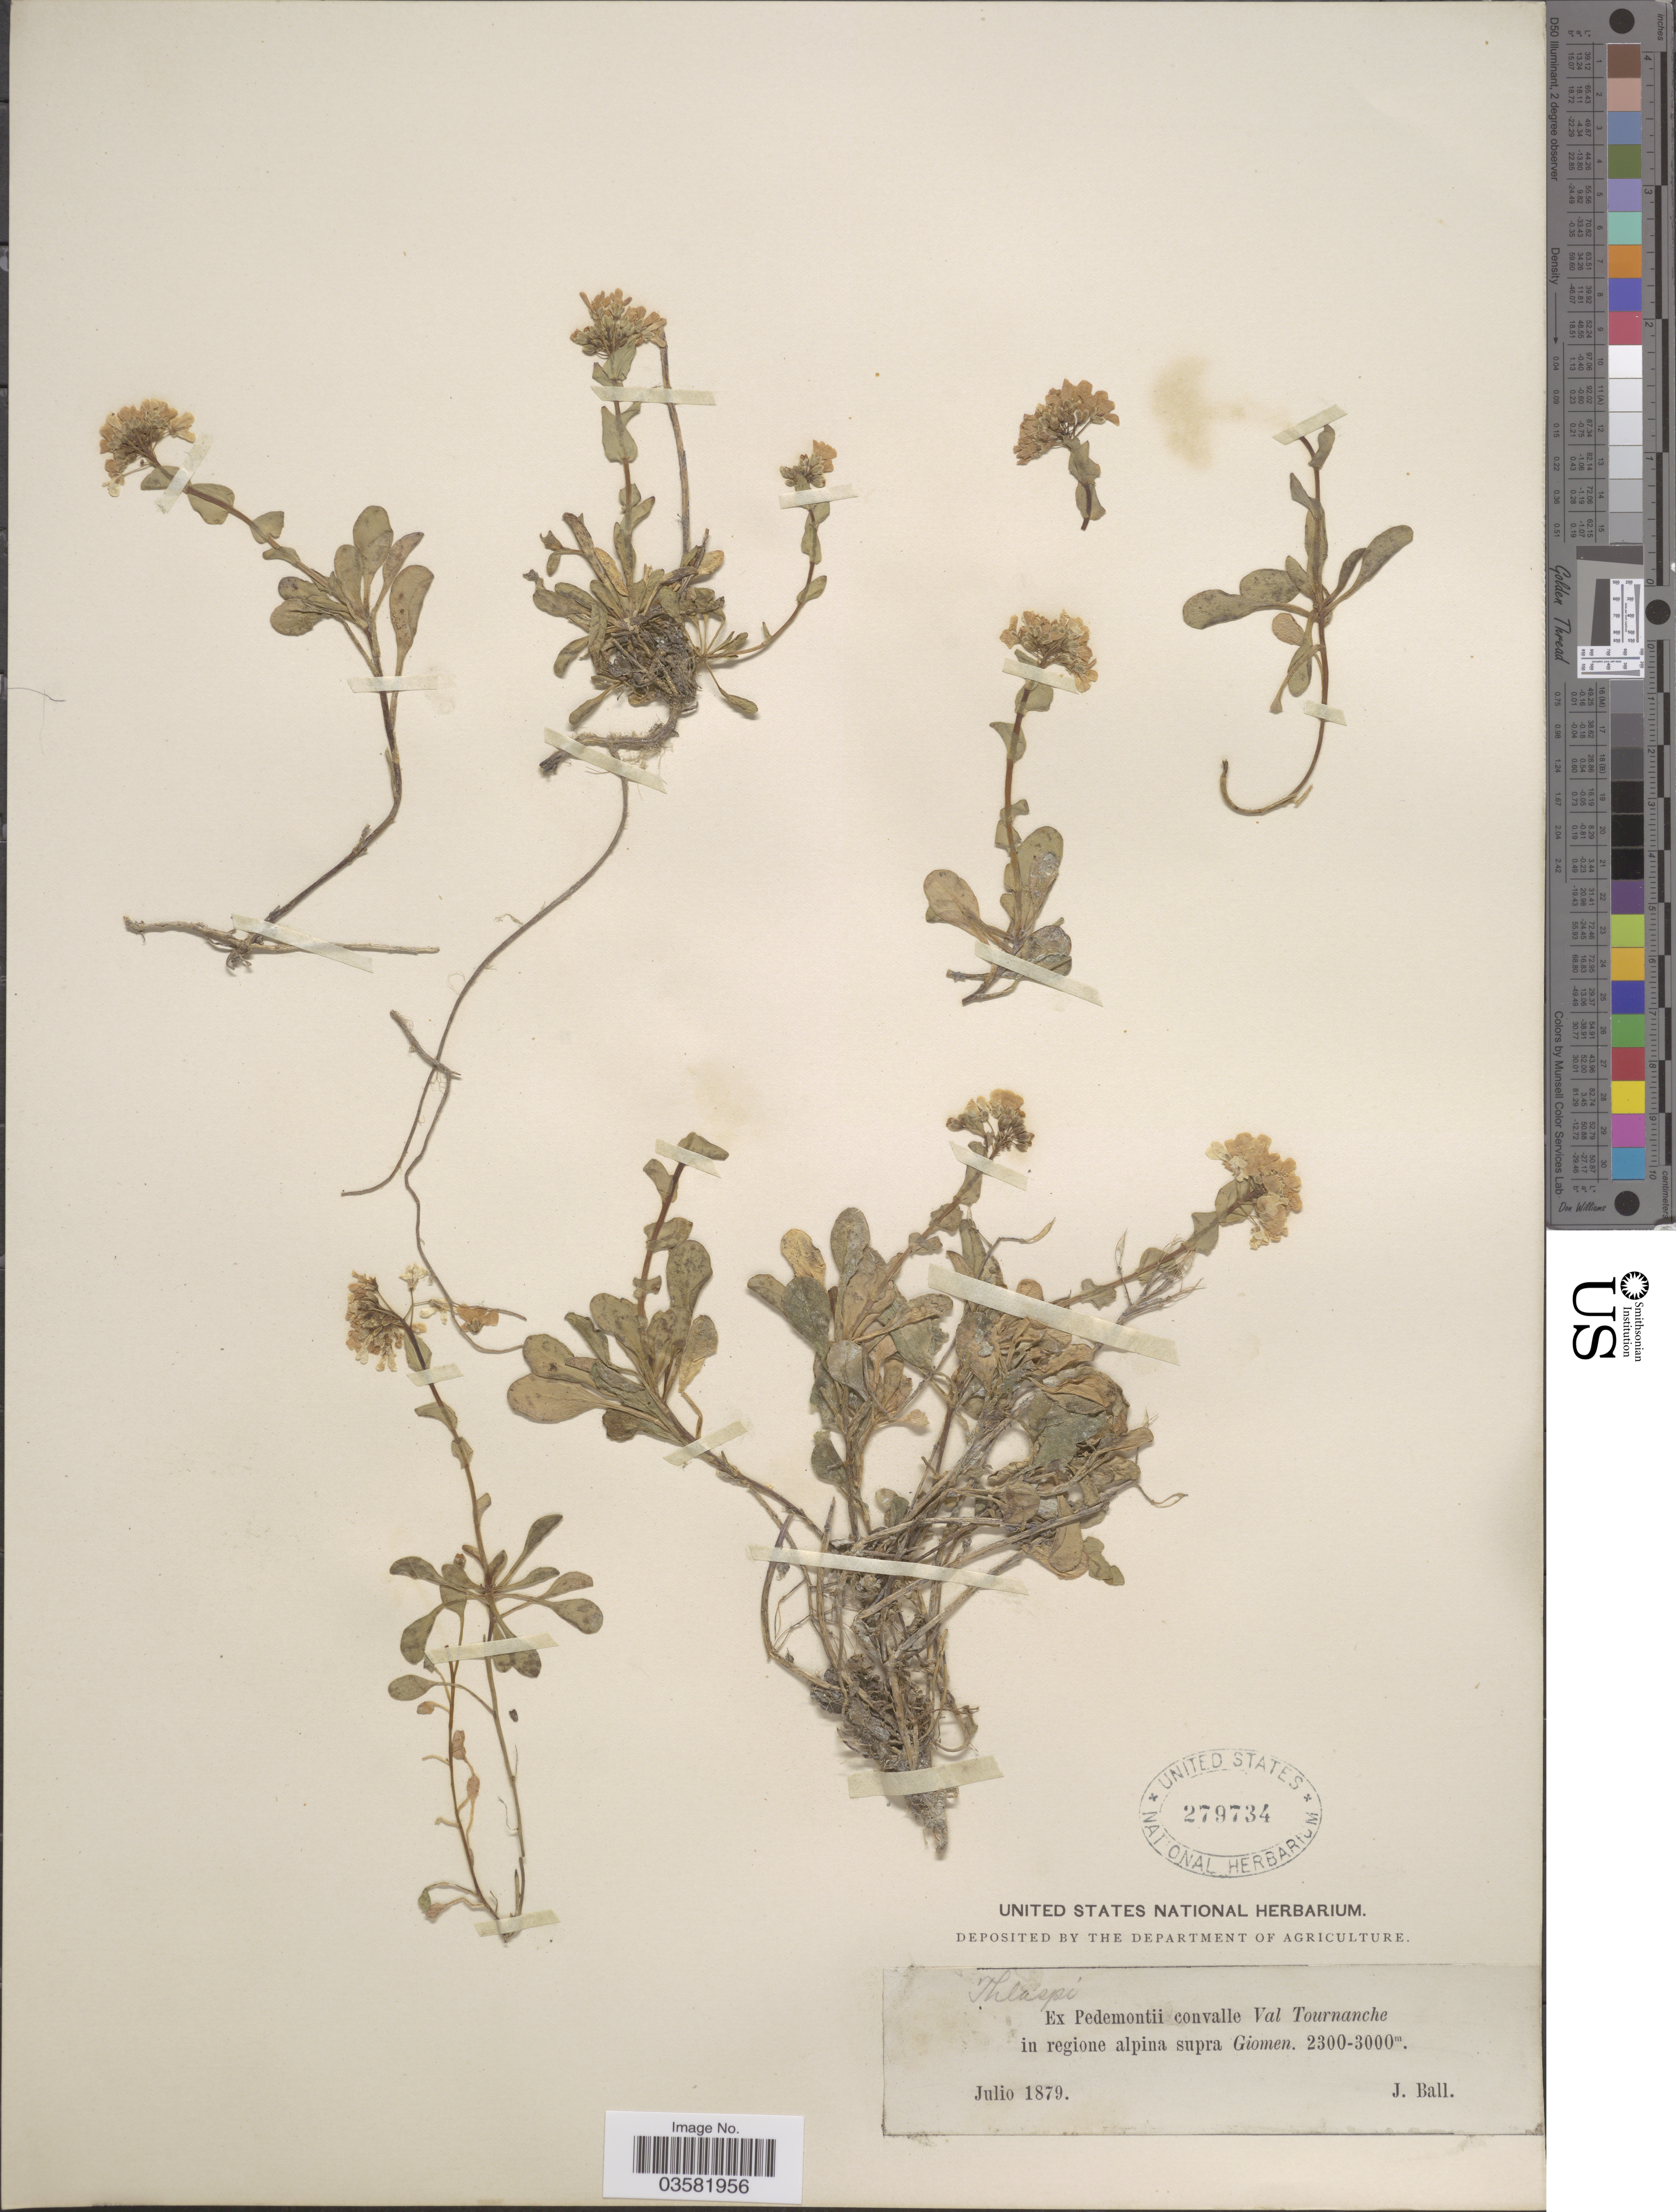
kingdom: Plantae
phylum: Tracheophyta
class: Magnoliopsida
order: Brassicales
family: Brassicaceae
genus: Thlaspi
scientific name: Thlaspi sp.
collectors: J. Ball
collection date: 1879-07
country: Italy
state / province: Piedmont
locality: Ex Pedemontii convalle Val Tournanche in regione alpina supra Giomen.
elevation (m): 2300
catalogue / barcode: US 279734